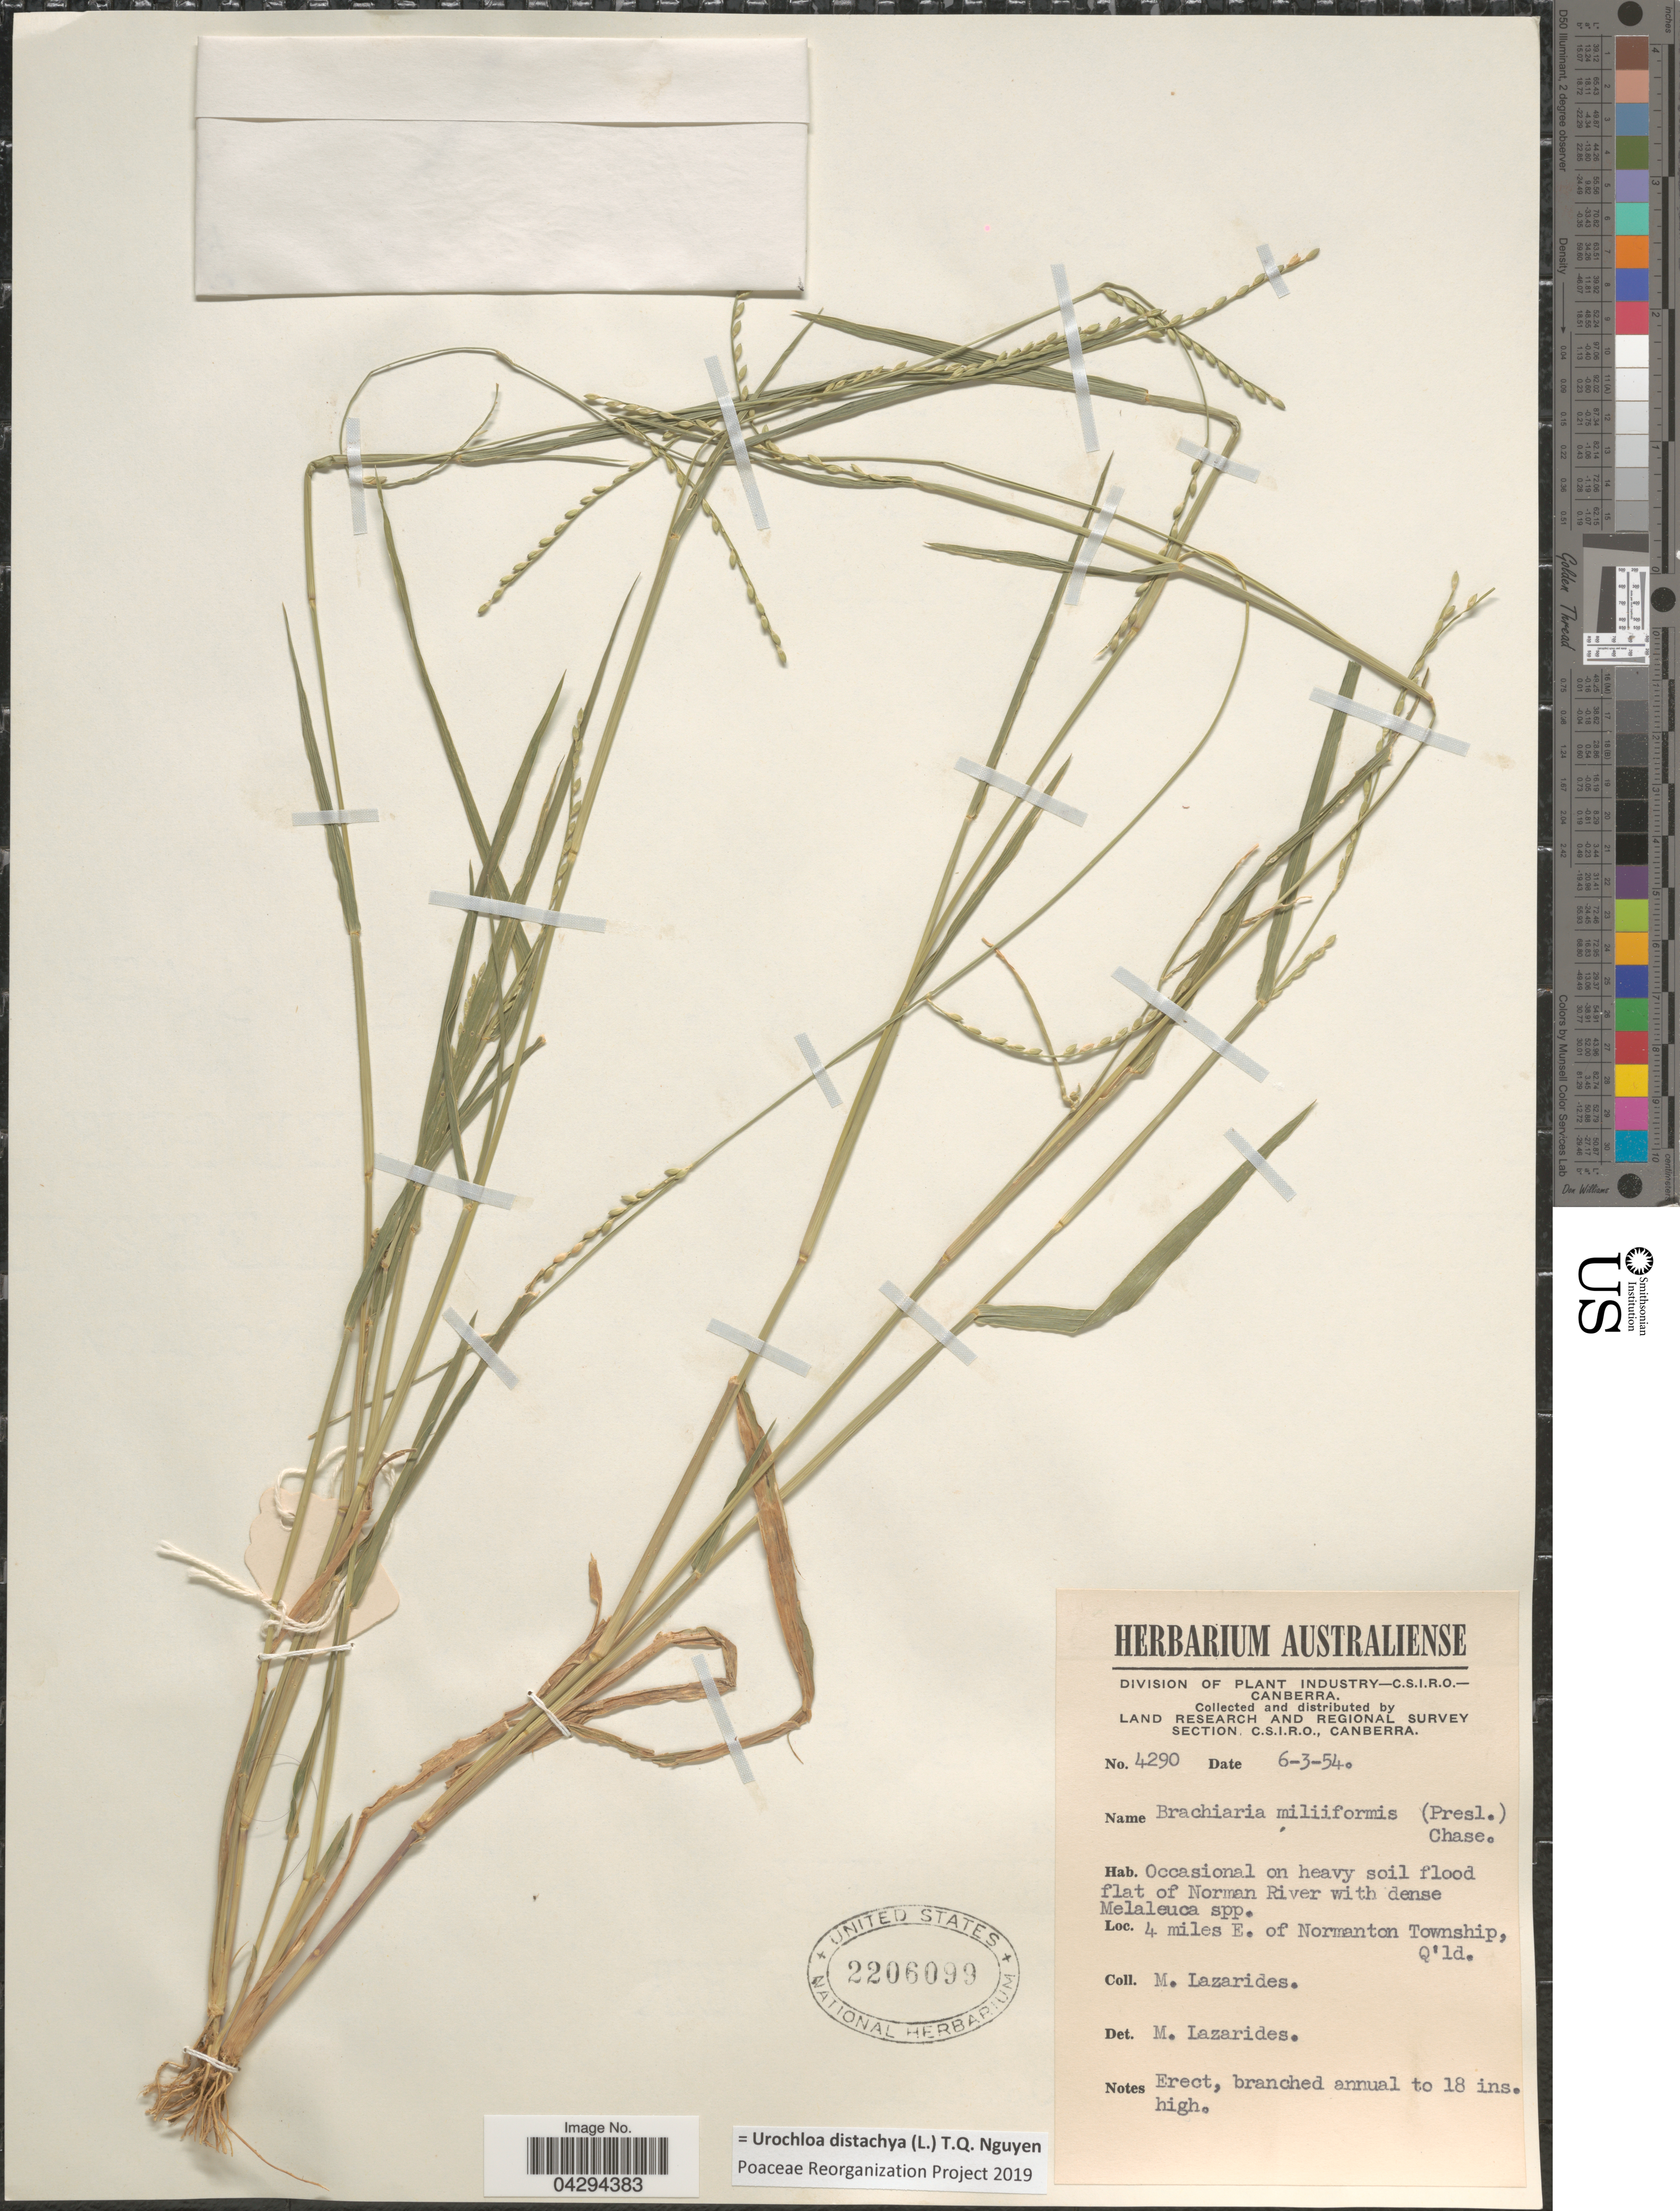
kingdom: Plantae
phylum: Tracheophyta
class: Liliopsida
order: Poales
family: Poaceae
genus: Urochloa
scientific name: Urochloa distachya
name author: (L.) T.Q. Nguyen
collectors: M. Lazarides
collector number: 4290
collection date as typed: Transcribed d/m/y: 6/3/54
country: Australia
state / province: Queensland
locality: Land Research and Regional Survey Section. Occasional on heavy soil flood flat of Norman River. 4 miles E. of Normanton Township.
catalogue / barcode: US 2206099